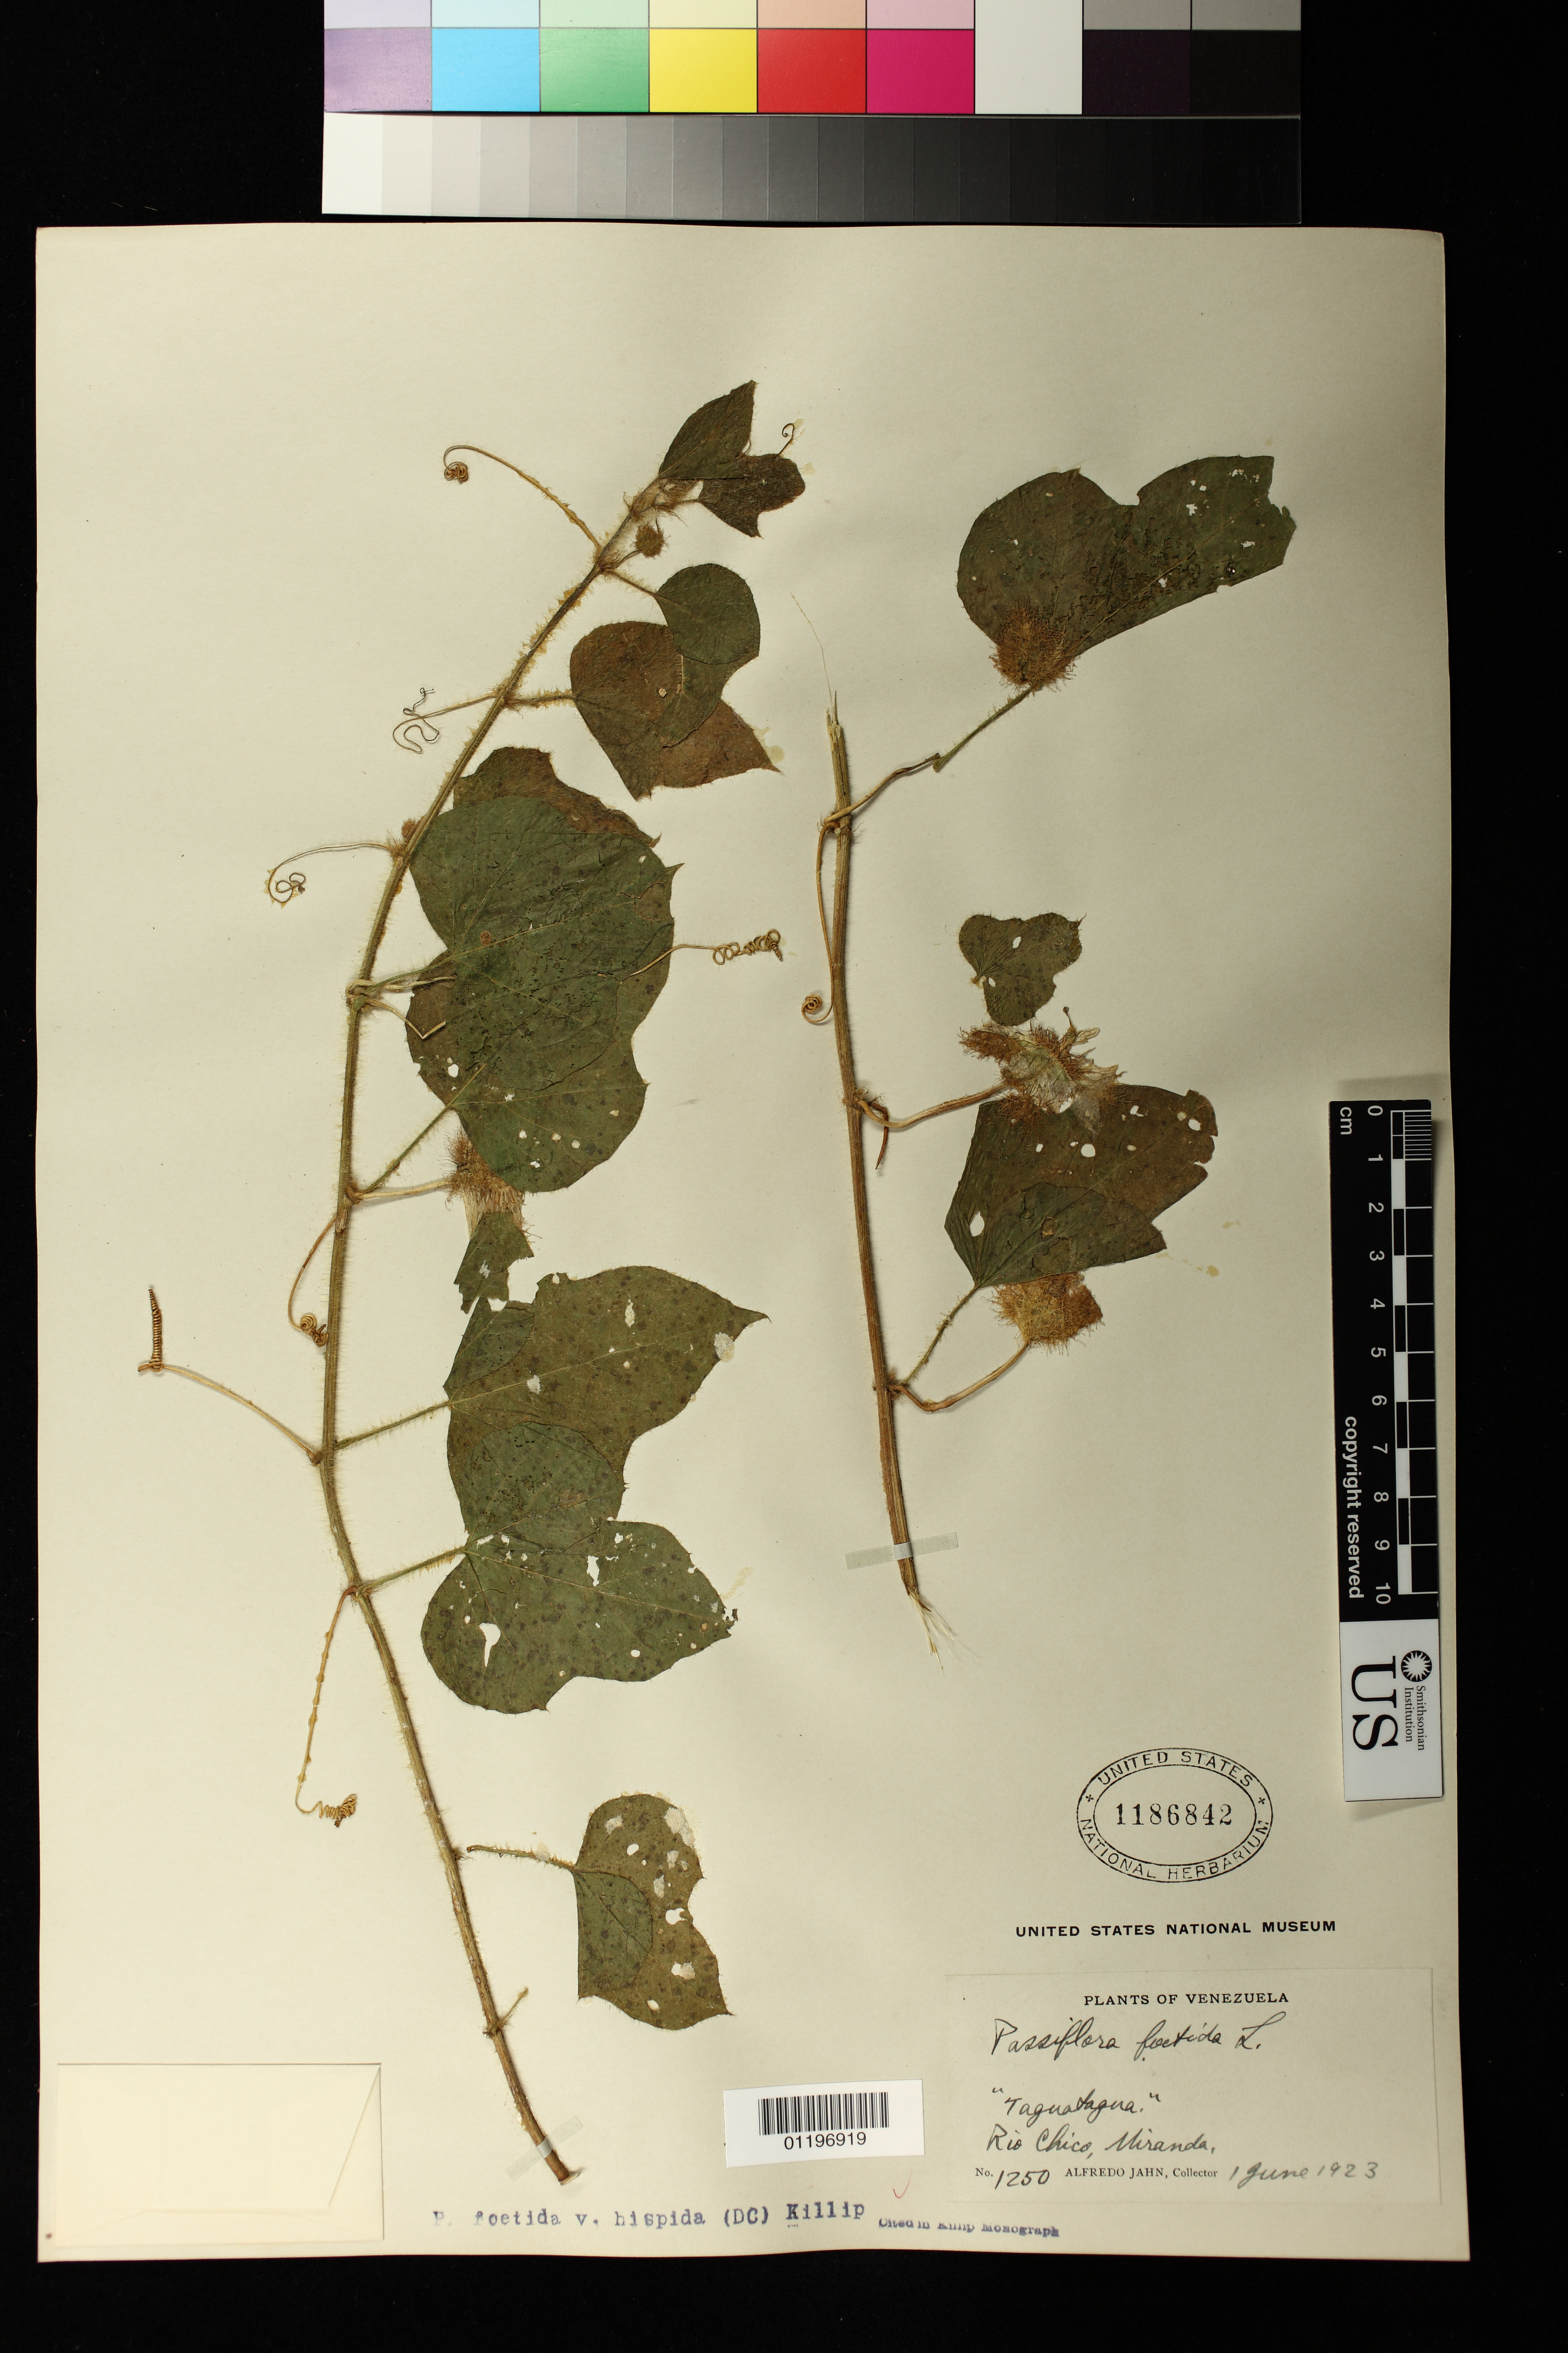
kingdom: Plantae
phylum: Tracheophyta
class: Magnoliopsida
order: Malpighiales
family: Passifloraceae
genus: Passiflora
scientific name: Passiflora foetida var. hispida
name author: (DC. ex Triana & Planch.) Killip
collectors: A. Jahn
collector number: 1250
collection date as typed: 06 Jan 1923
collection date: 1923-01-06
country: Venezuela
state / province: Miranda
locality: "Taguatagna", Rio Chico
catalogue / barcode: US 1186842